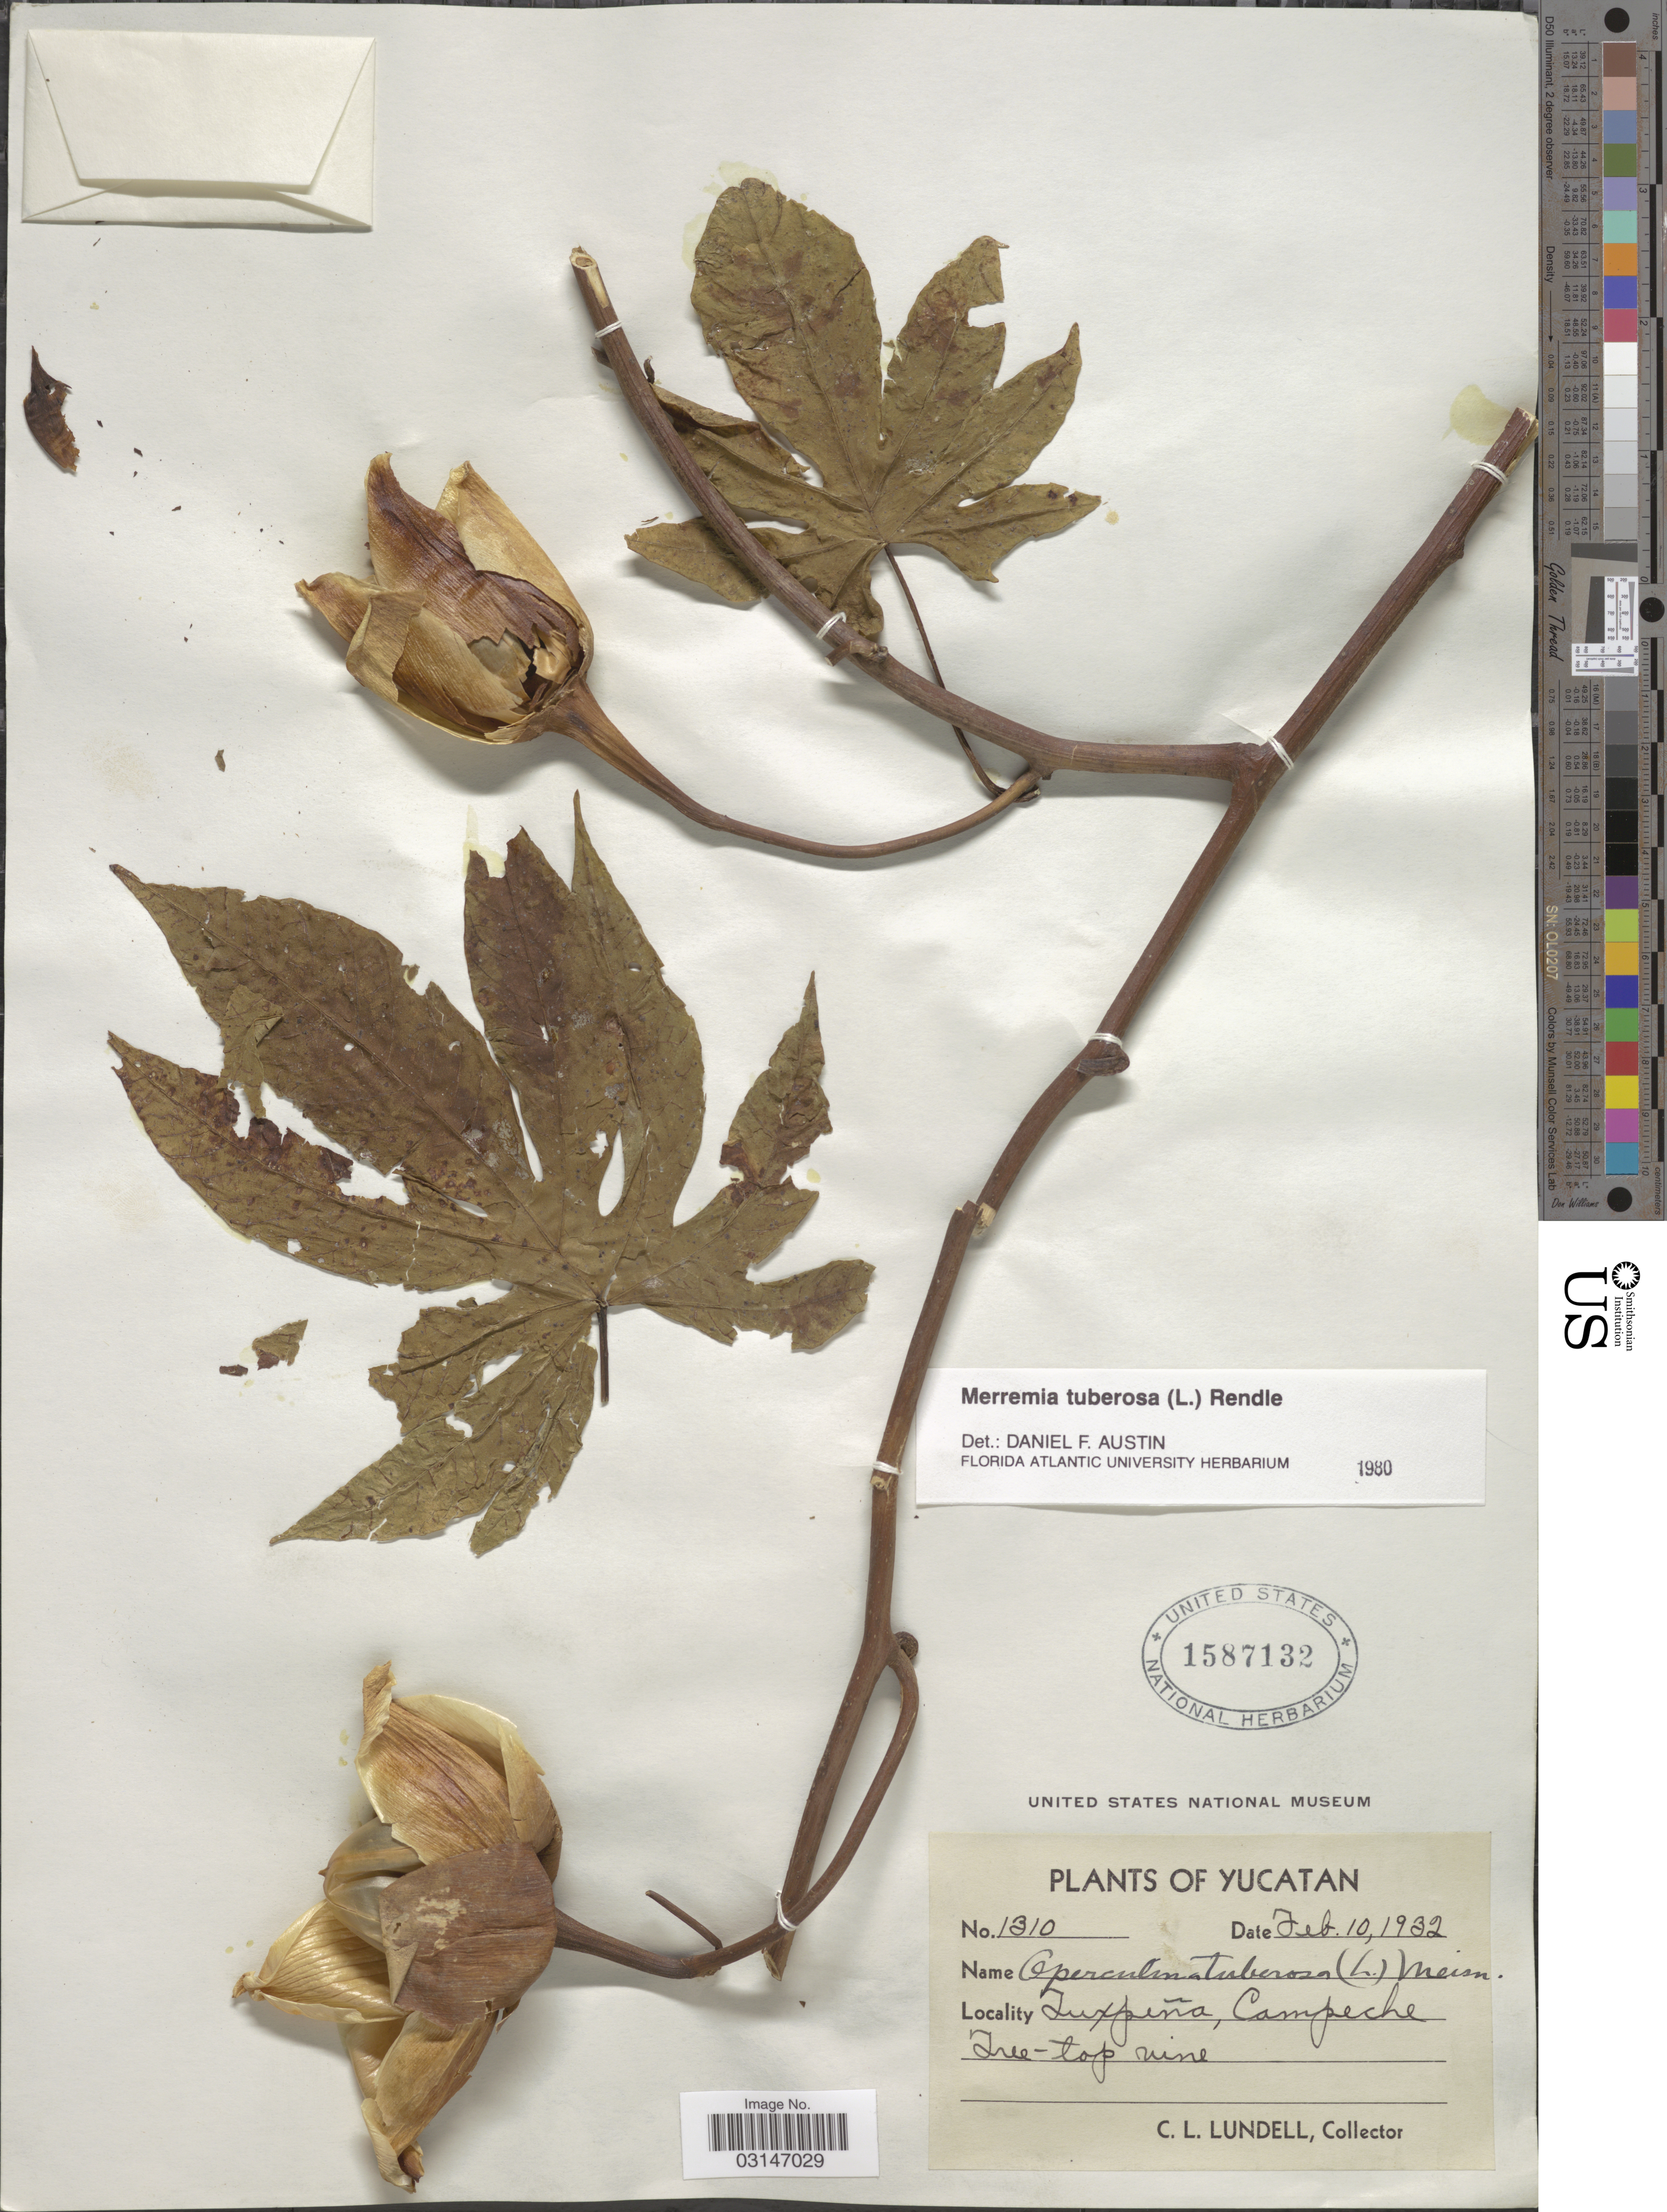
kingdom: Plantae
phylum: Tracheophyta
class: Magnoliopsida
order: Solanales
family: Convolvulaceae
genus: Distimake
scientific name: Distimake tuberosus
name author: (L.) A. R. Simões & Staples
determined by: Strong, Mark T., (BOT), Smithsonian Institution - National Museum of Natural History (UNITED STATES)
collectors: C. L. Lundell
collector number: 1310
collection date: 1932-02-10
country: Mexico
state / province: Campeche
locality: Tuxpeña, Campeche.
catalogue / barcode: US 1587132